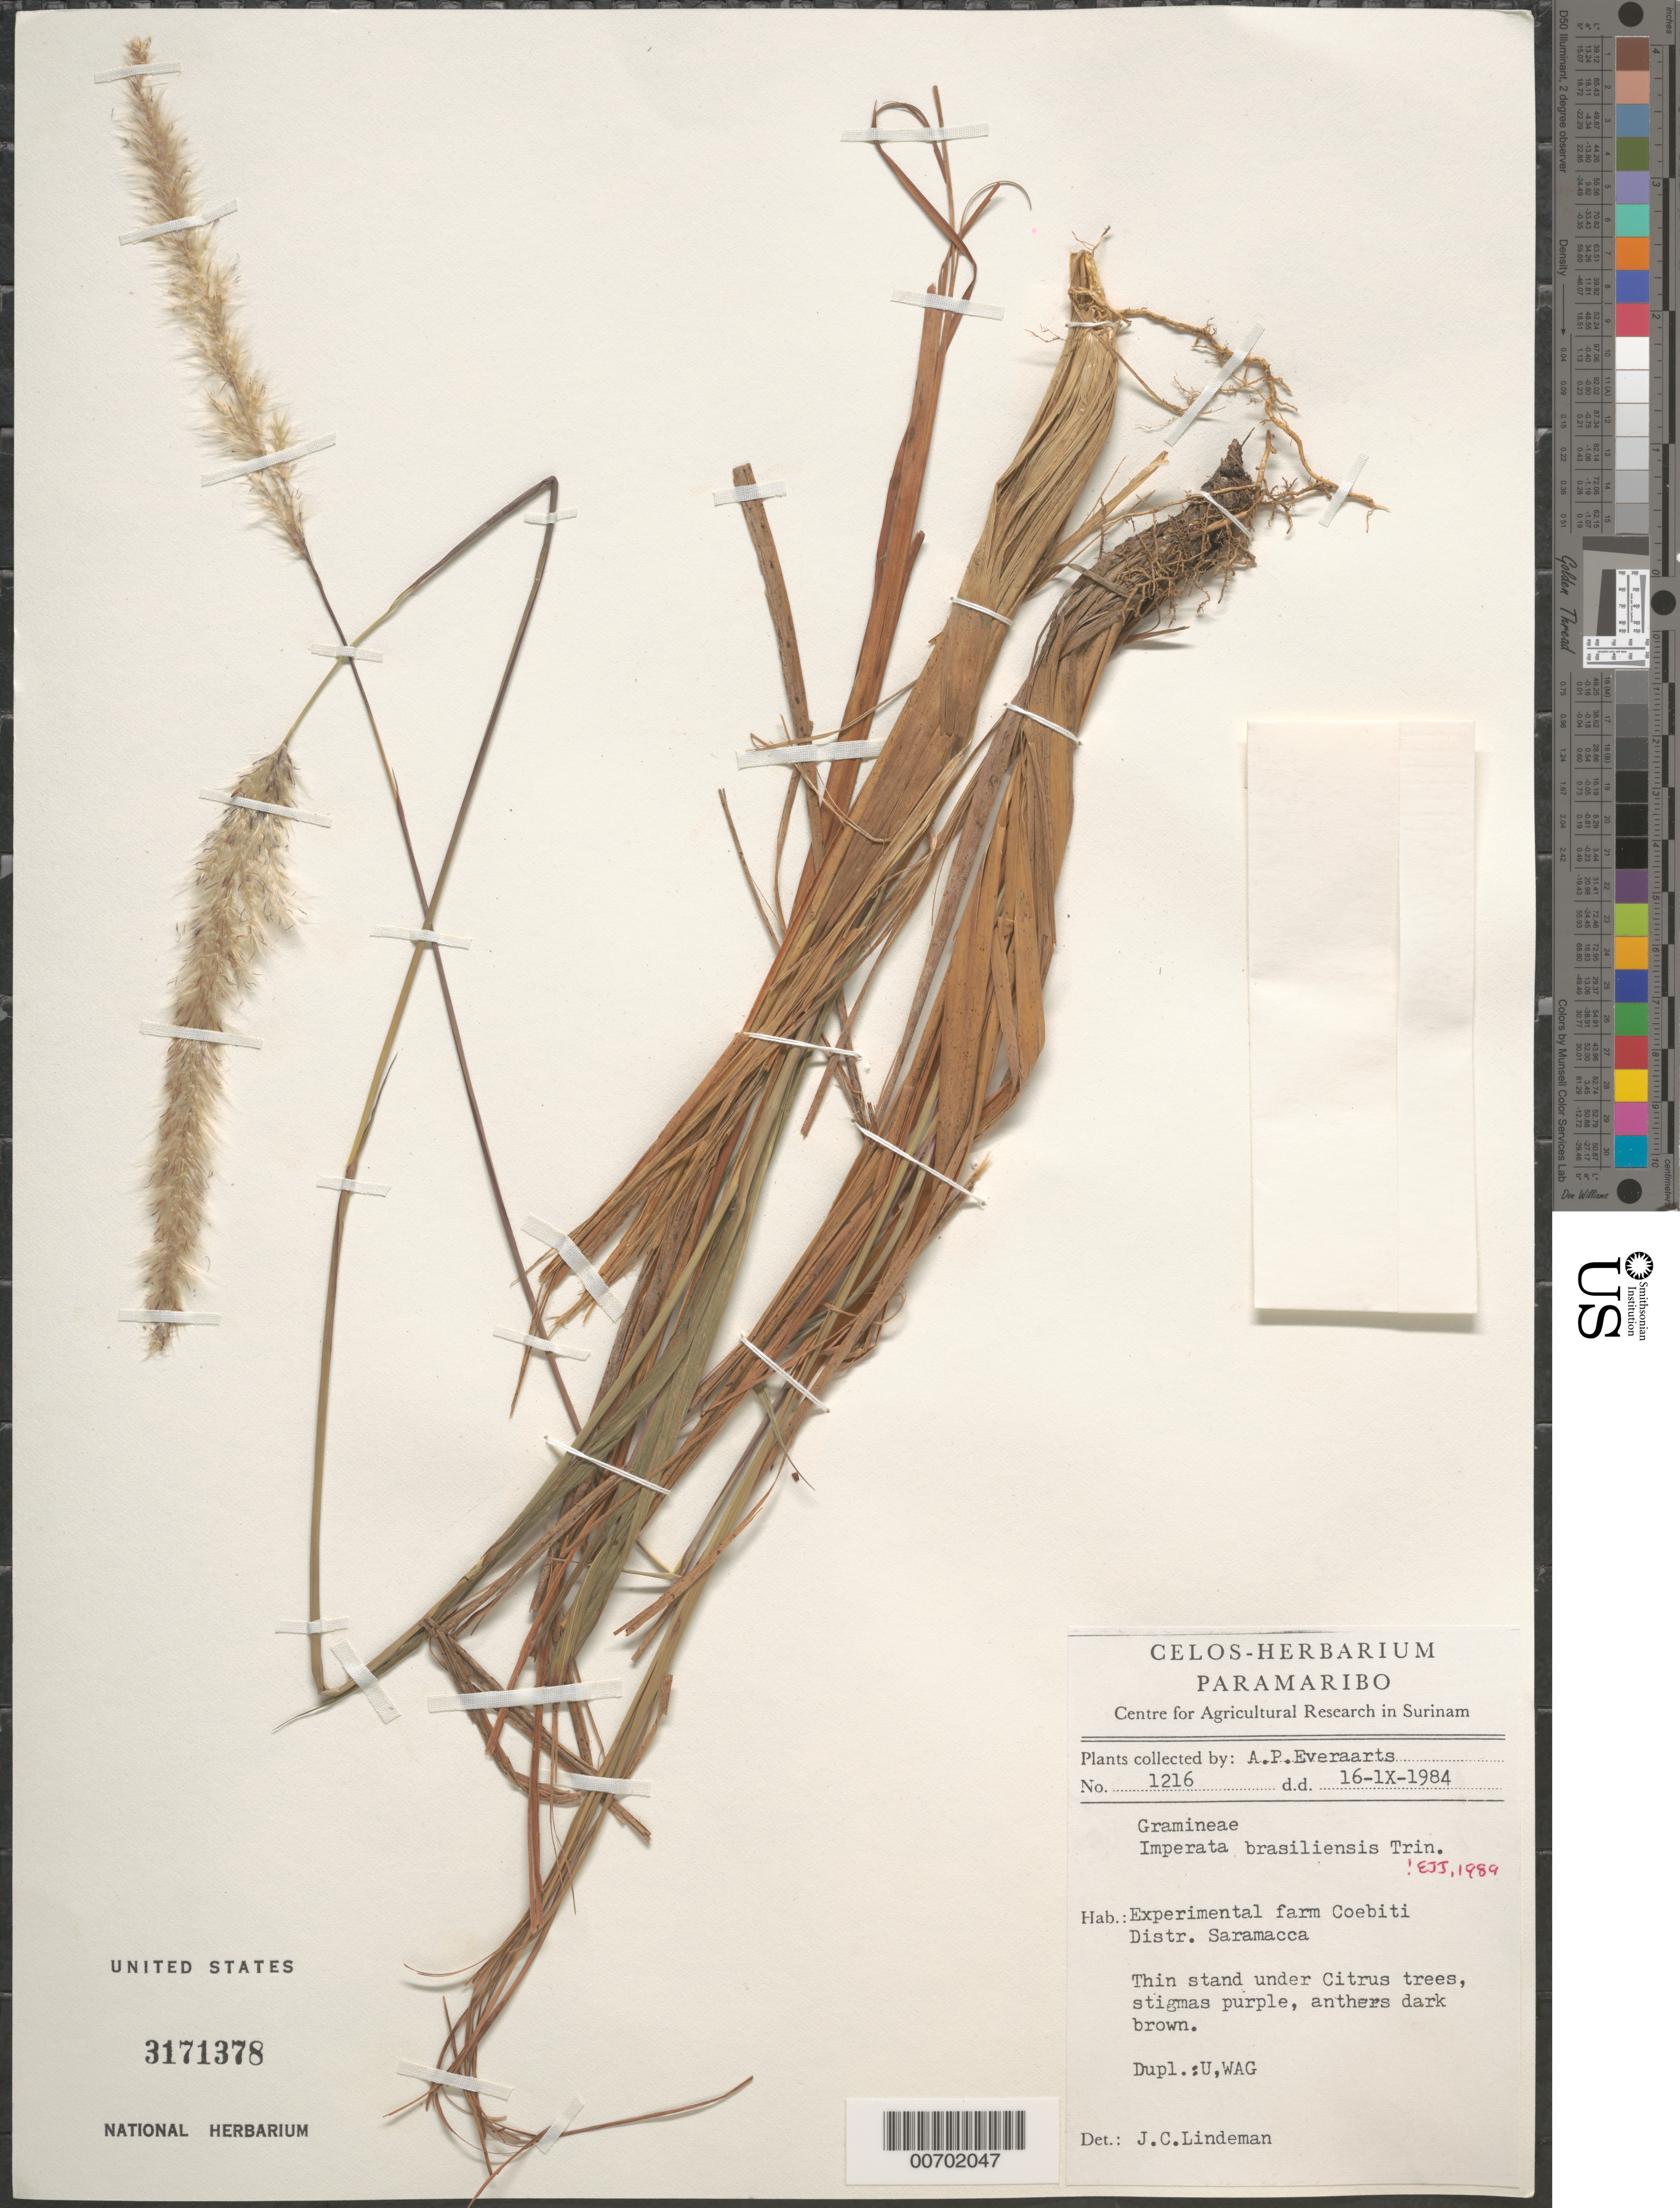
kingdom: Plantae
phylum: Tracheophyta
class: Liliopsida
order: Poales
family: Poaceae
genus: Imperata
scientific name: Imperata brasiliensis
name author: Trin.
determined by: Judziewicz, E. J.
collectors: A. Everaarts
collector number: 1216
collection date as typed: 16-Sep-84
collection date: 1984-09-16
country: Suriname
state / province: Saramacca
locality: Coebiti Experimental Farm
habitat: Thin stand under citrus trees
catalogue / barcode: US 3171378